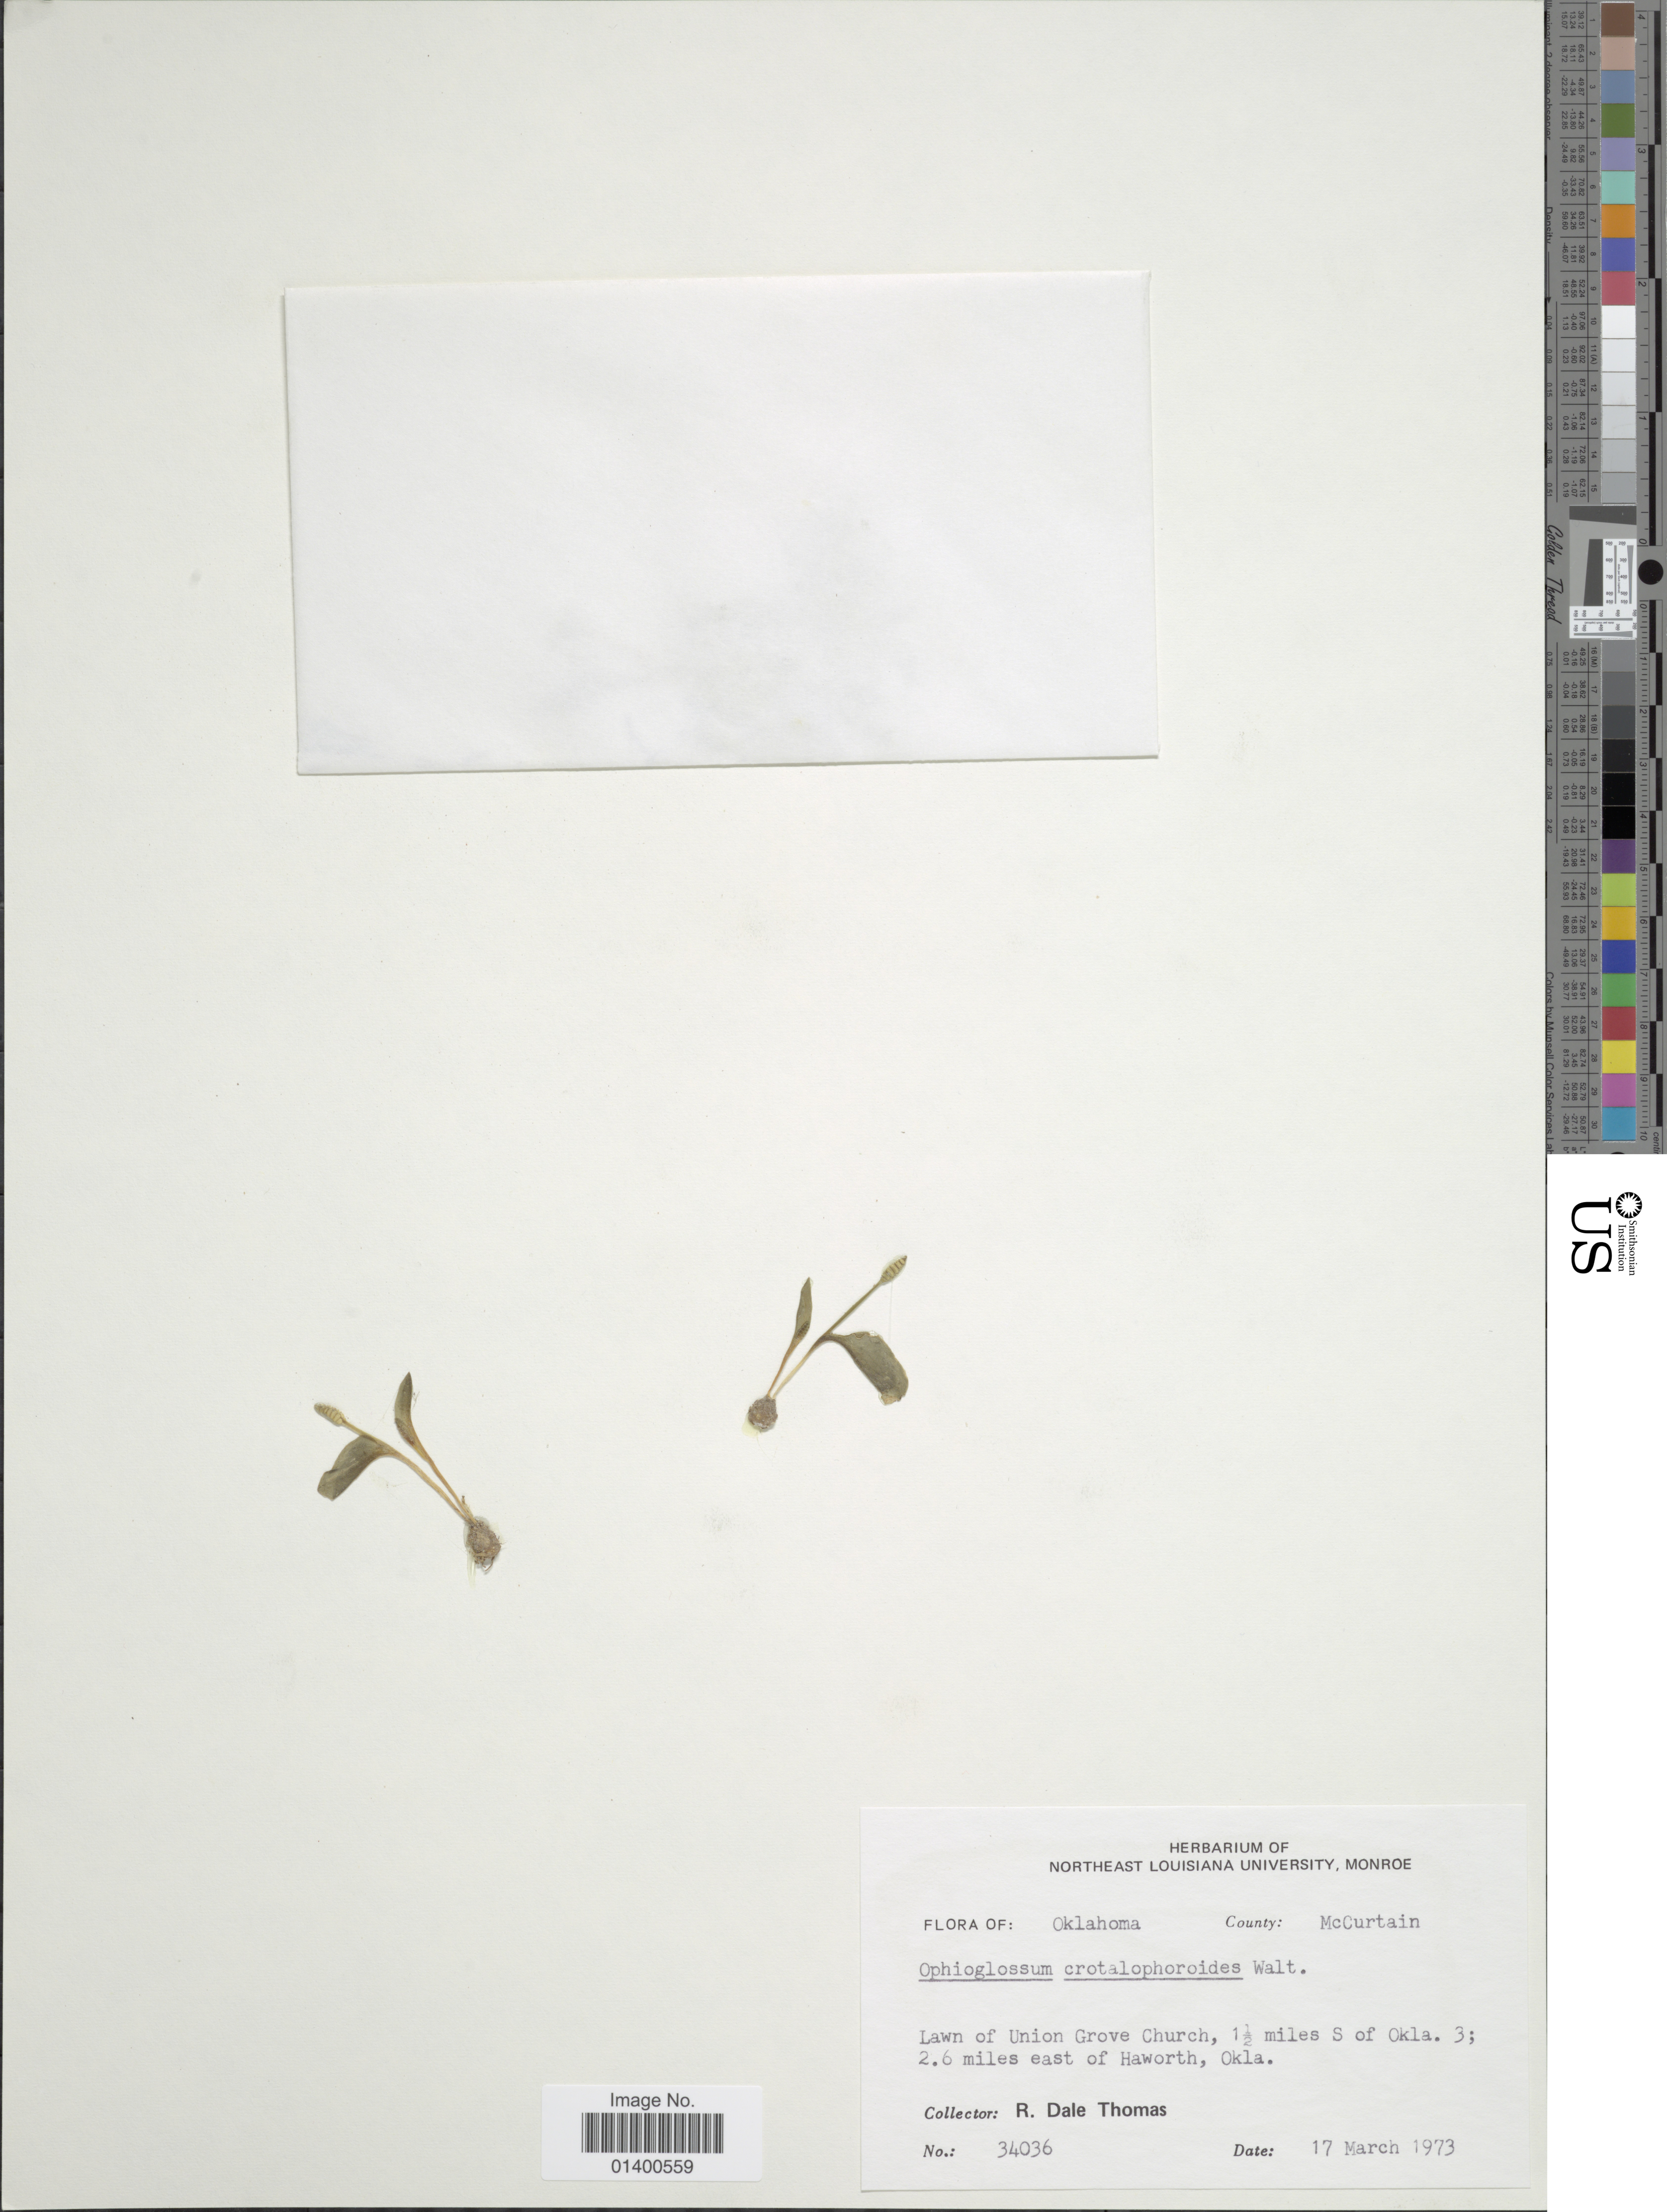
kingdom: Plantae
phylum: Tracheophyta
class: Polypodiopsida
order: Ophioglossales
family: Ophioglossaceae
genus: Ophioglossum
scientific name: Ophioglossum crotalophoroides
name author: Walter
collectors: R. Thomas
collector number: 34036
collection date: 1973-03-17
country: United States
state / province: Oklahoma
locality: County McCurtain, Lawn of Union Grove Church, 1½ miles S of Okla. 3; 2.6 miles east of Haworth